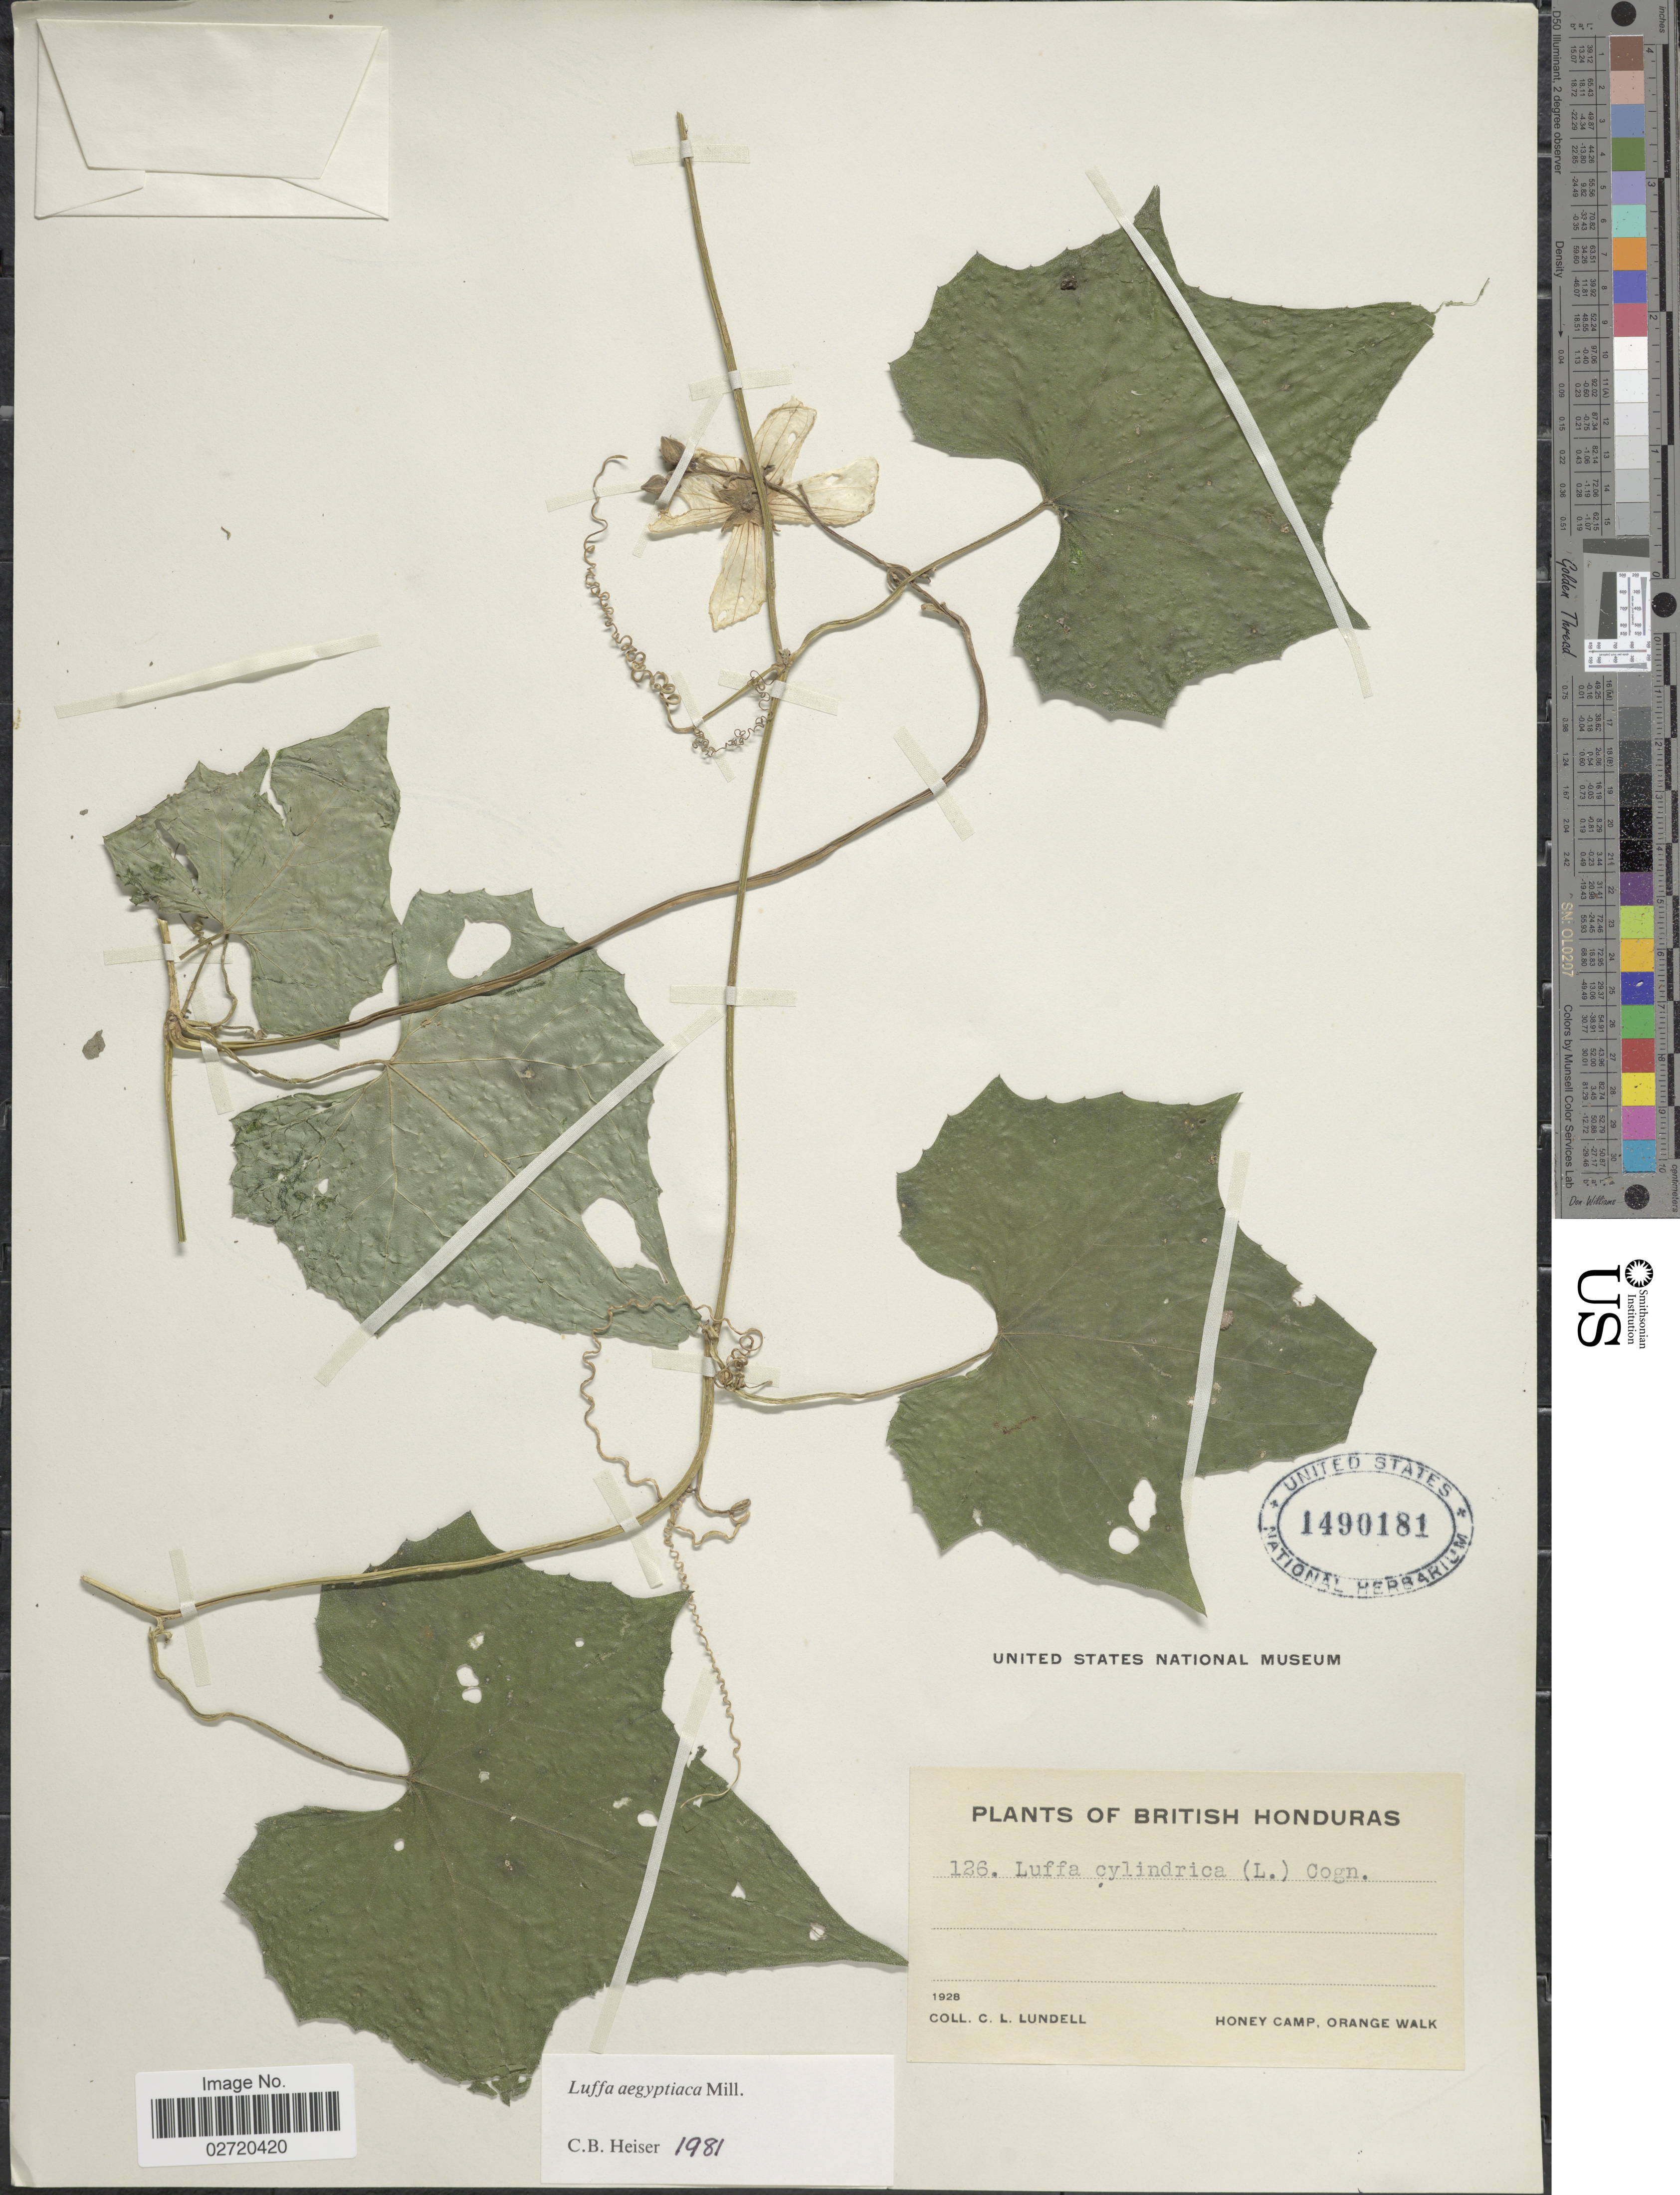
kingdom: Plantae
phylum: Tracheophyta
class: Magnoliopsida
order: Cucurbitales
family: Cucurbitaceae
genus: Luffa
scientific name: Luffa aegyptiaca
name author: Mill.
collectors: C. L. Lundell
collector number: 126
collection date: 1928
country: Belize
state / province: Orange Walk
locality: British Honduras, Honey Camp, Orange Walk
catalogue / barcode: US 1490181